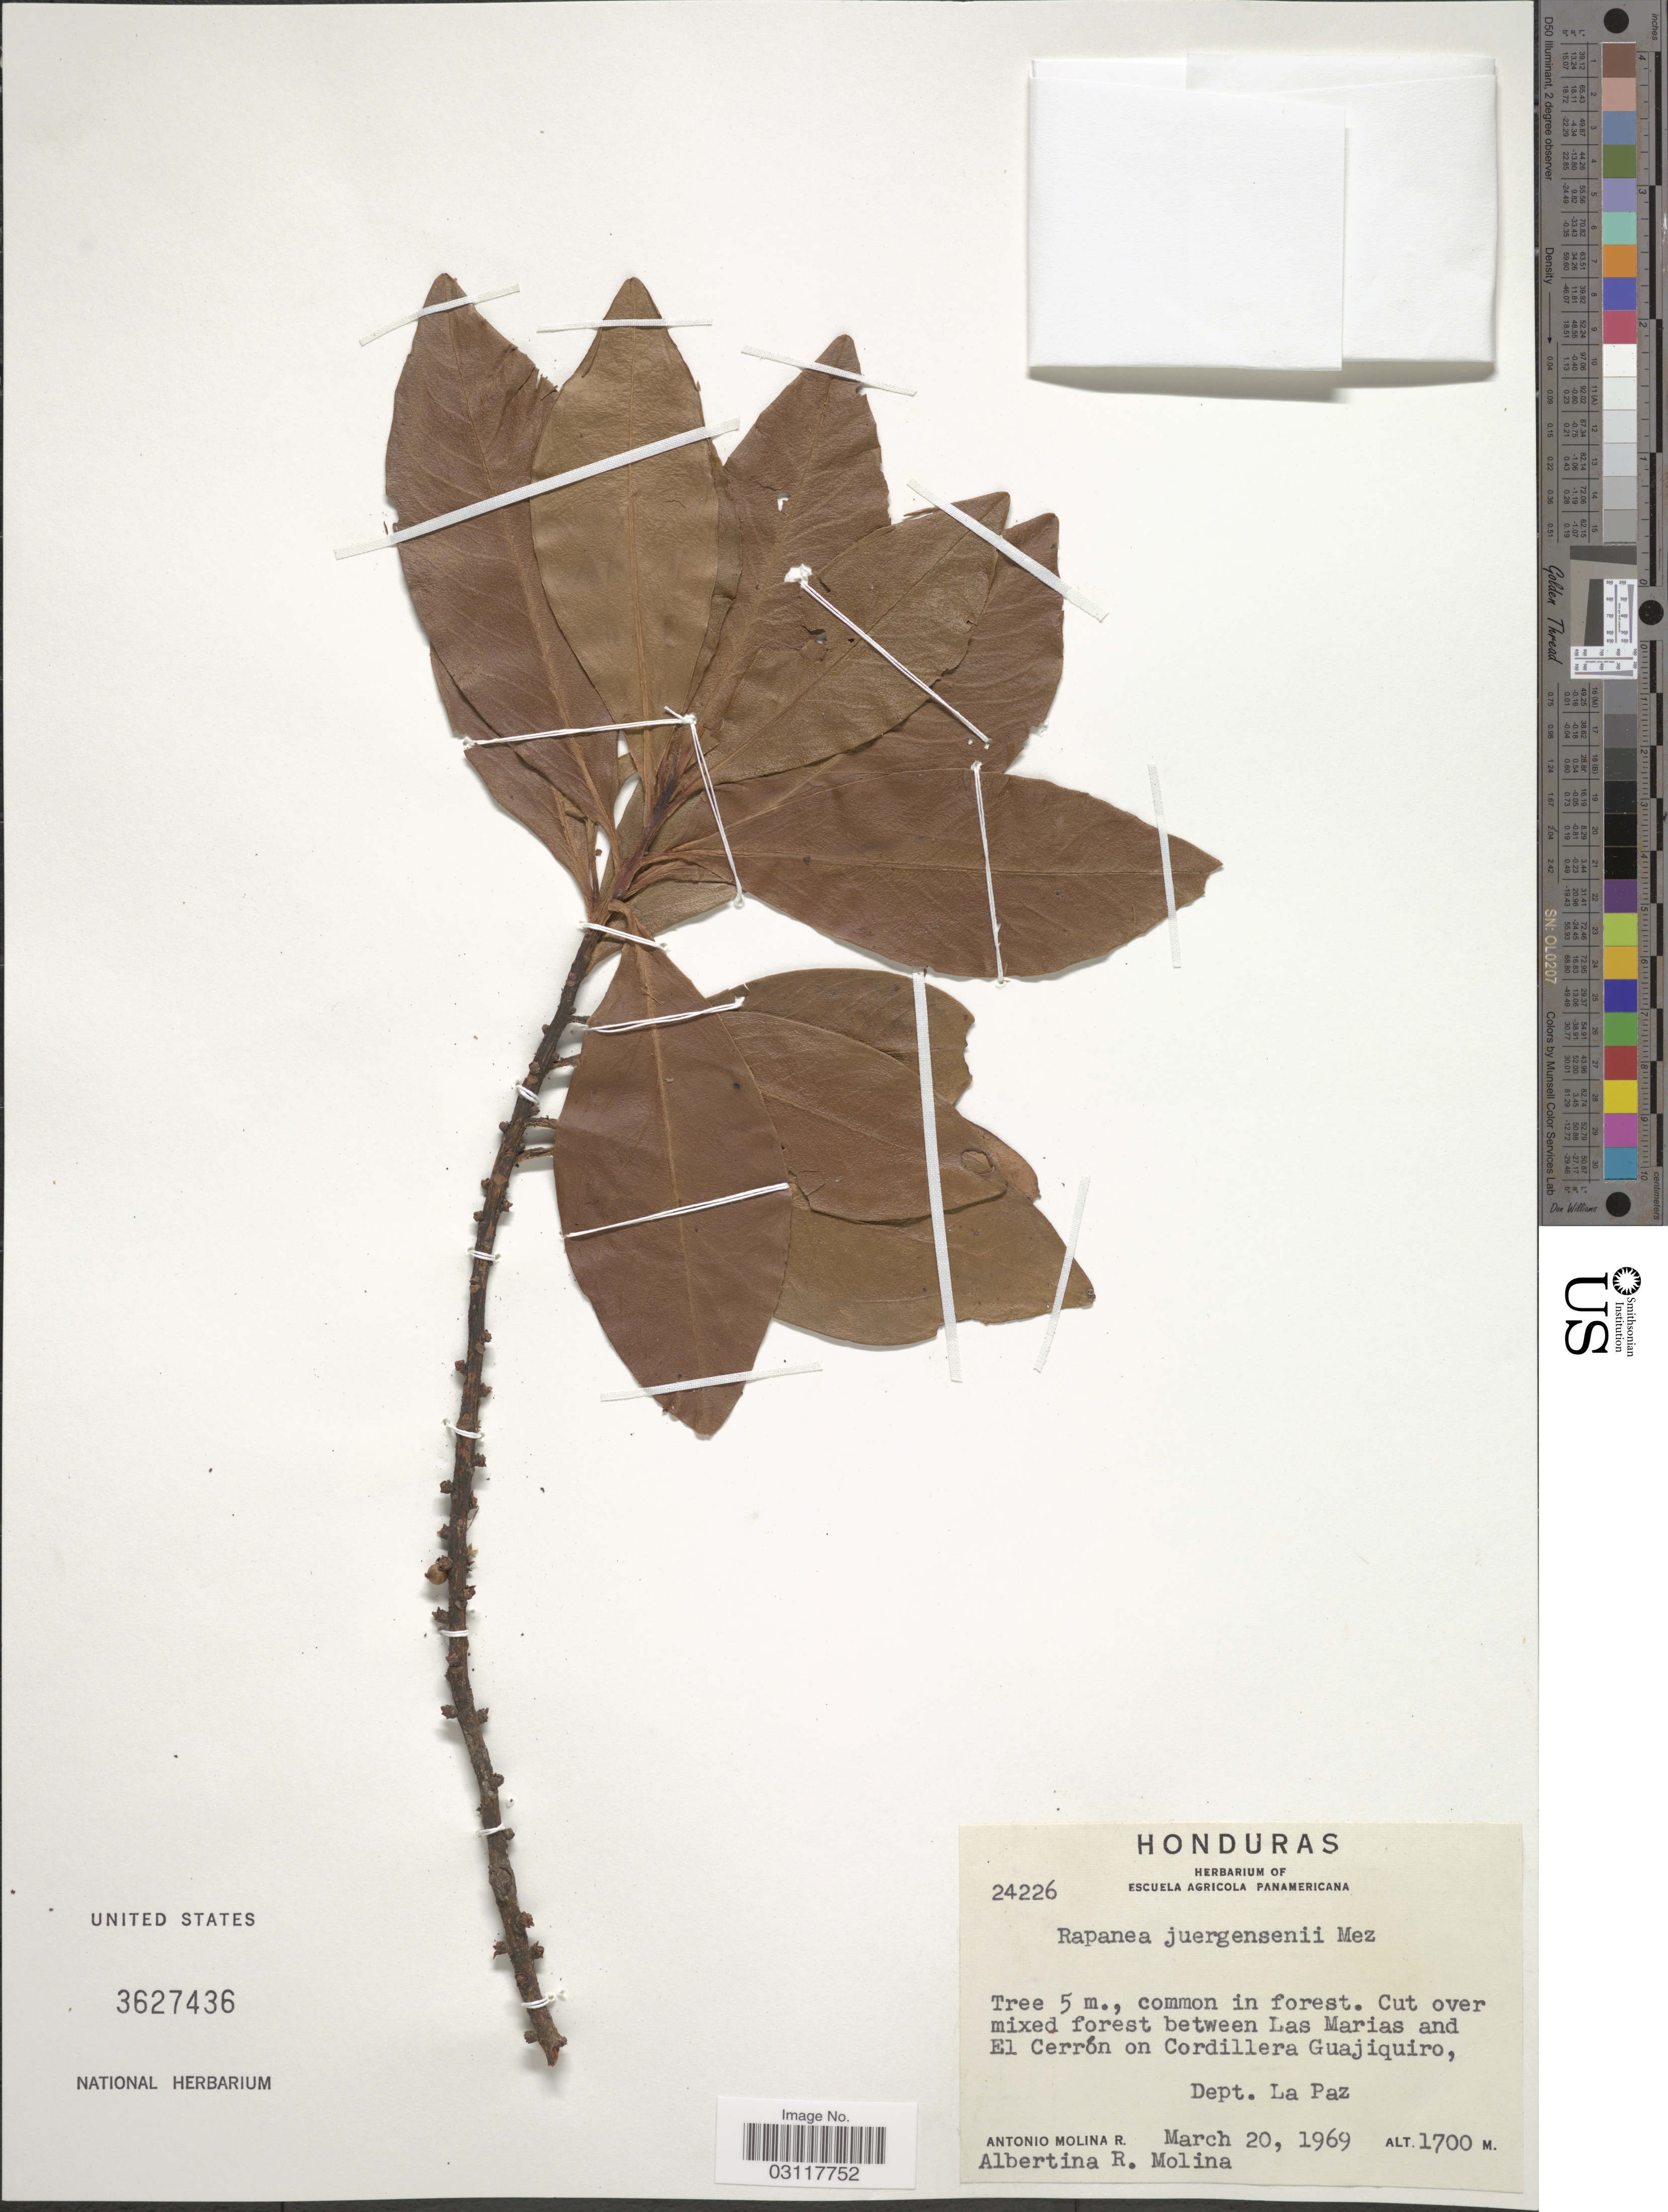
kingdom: Plantae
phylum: Tracheophyta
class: Magnoliopsida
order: Ericales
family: Primulaceae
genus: Rapanea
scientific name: Rapanea juergensenii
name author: Mez in Engl.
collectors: A. Molina R. & A. R. Molina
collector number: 24226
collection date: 1969-03-20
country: Honduras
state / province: La Paz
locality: Cut over mixed forest between Las Marias and El Cerrón on Cordillera Guajiquiro. Dept. La Paz.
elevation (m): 1700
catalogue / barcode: US 3627436